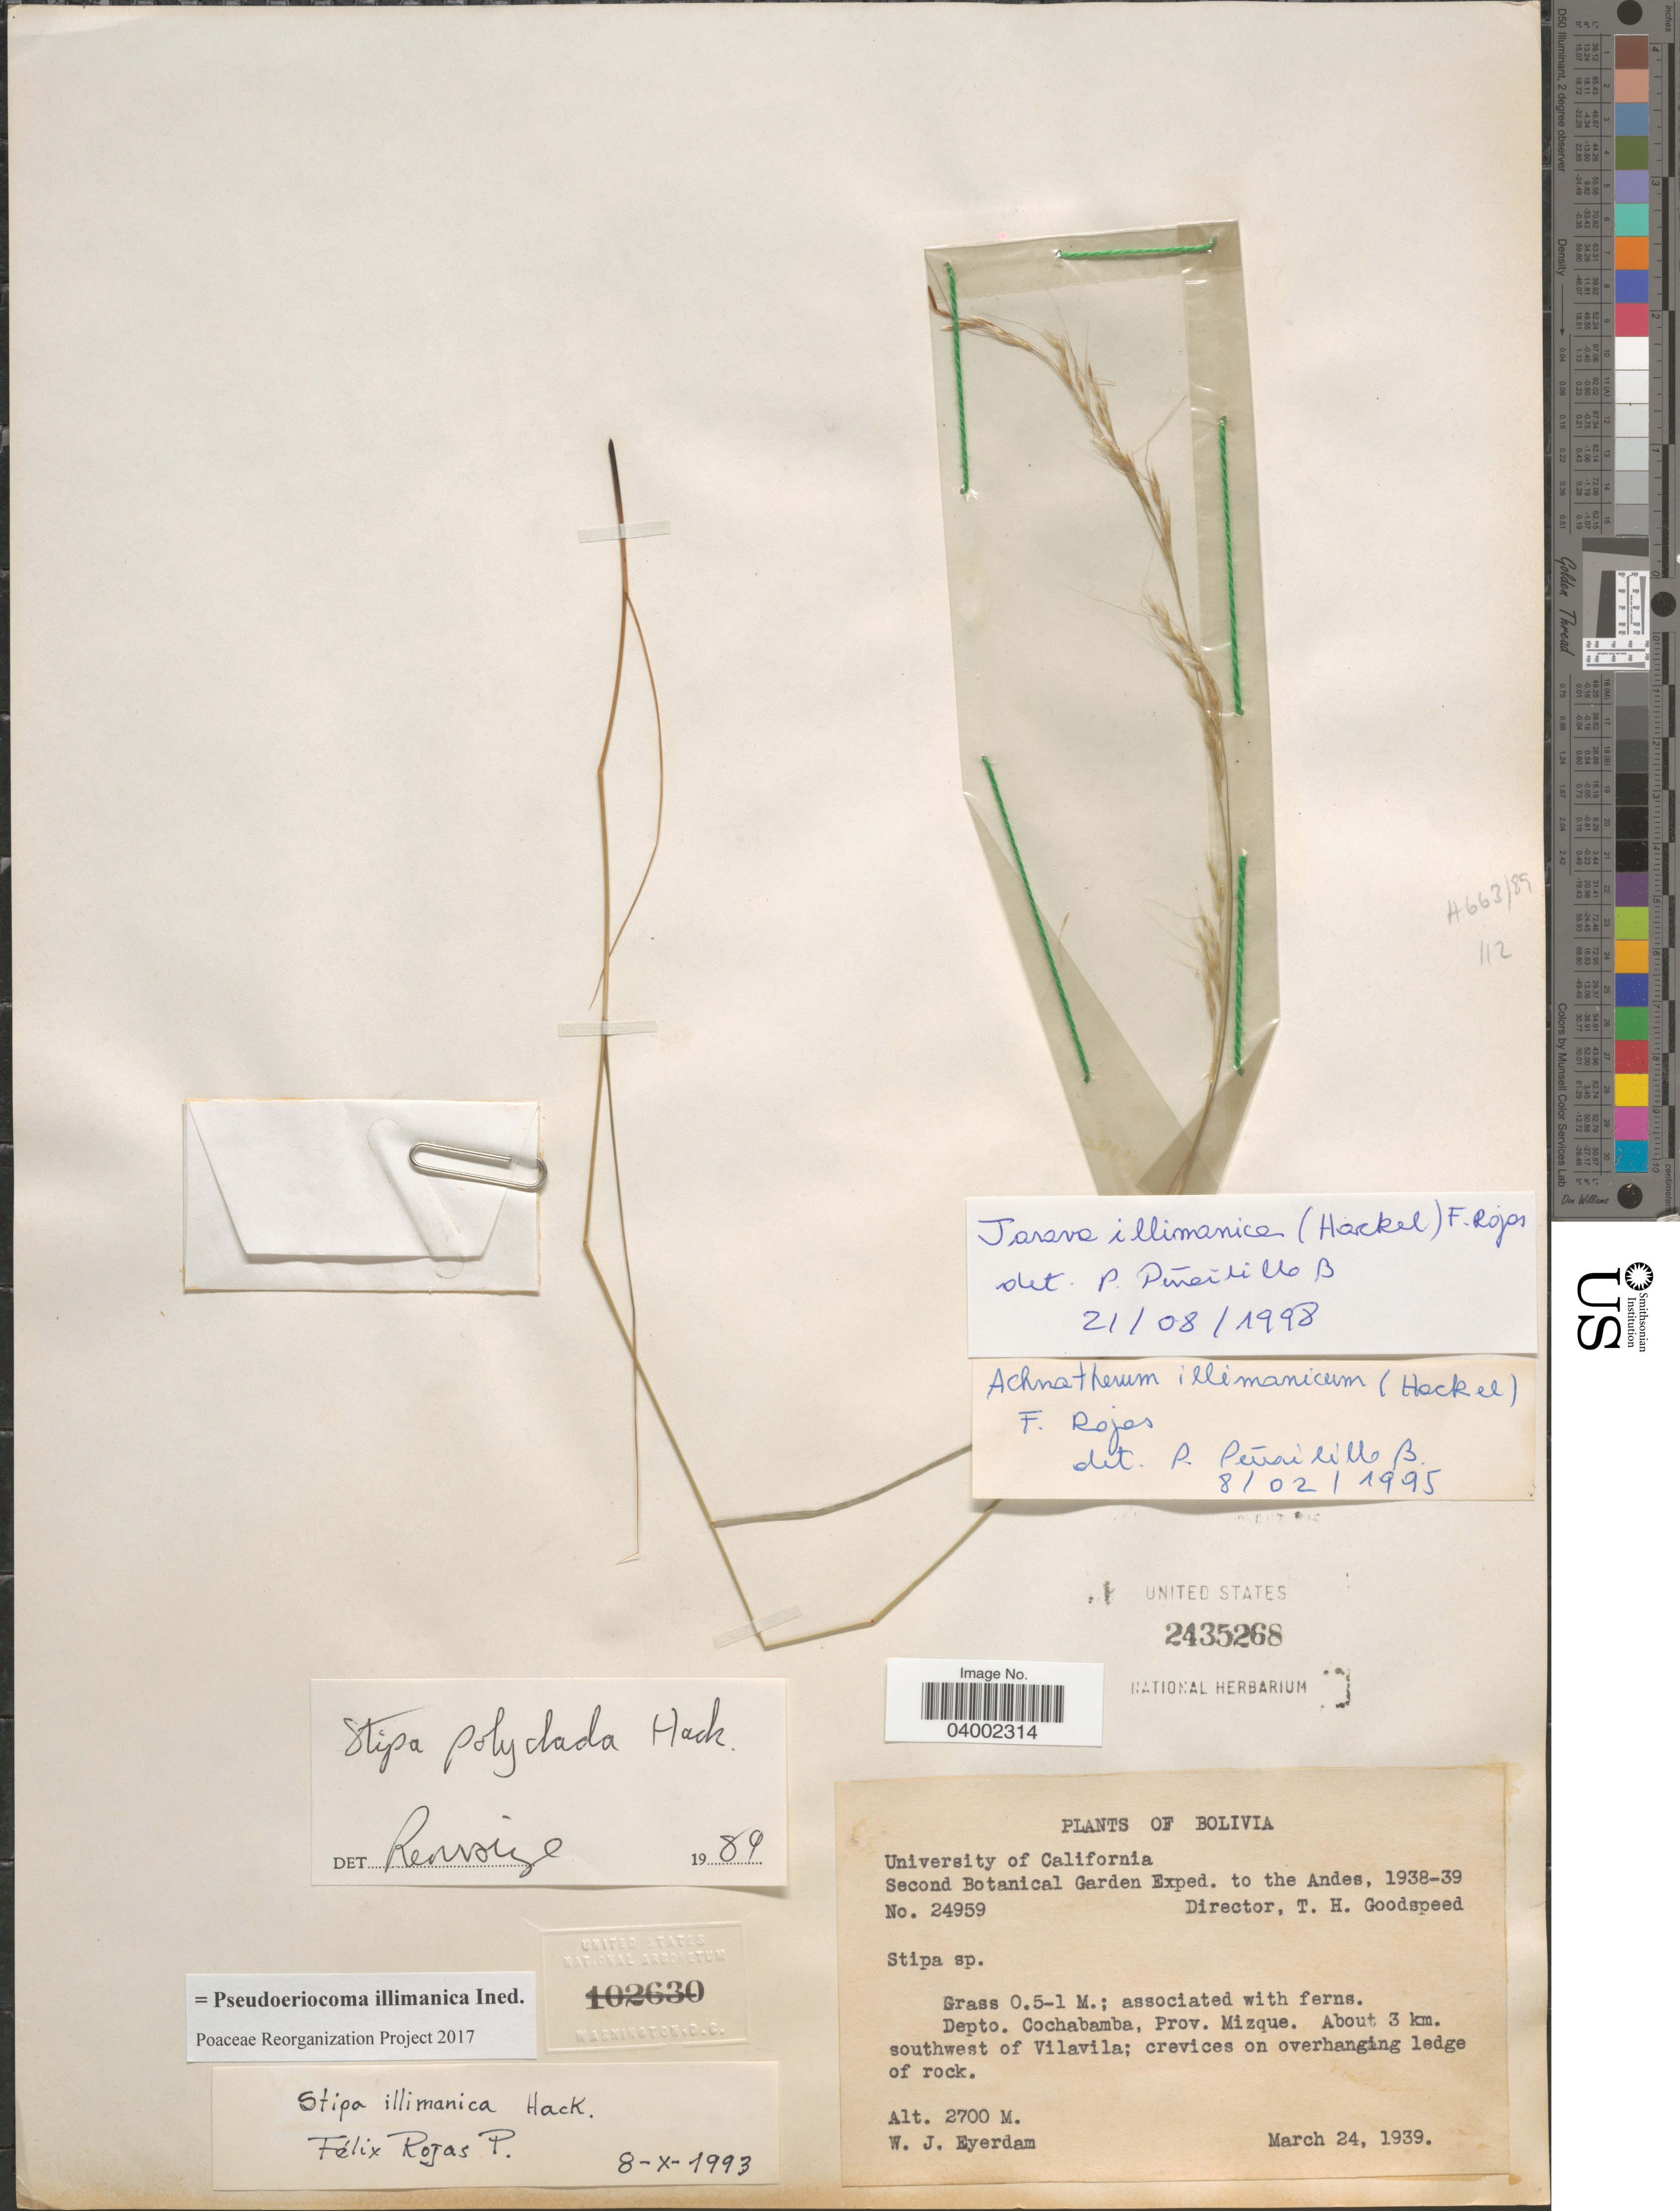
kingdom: Plantae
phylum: Tracheophyta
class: Liliopsida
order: Poales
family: Poaceae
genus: Pseudoeriocoma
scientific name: Pseudoeriocoma illimanica ined.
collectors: W. J. Eyerdam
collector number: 24959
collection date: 1939-03-24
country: Bolivia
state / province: Cochabamba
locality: The Andes. Depto. Cochabamba, Prov. Mizque. About 3 km. southwest of Vilavila; crevices on overhanging ledge of rock.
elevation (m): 2700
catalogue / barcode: US 2435268